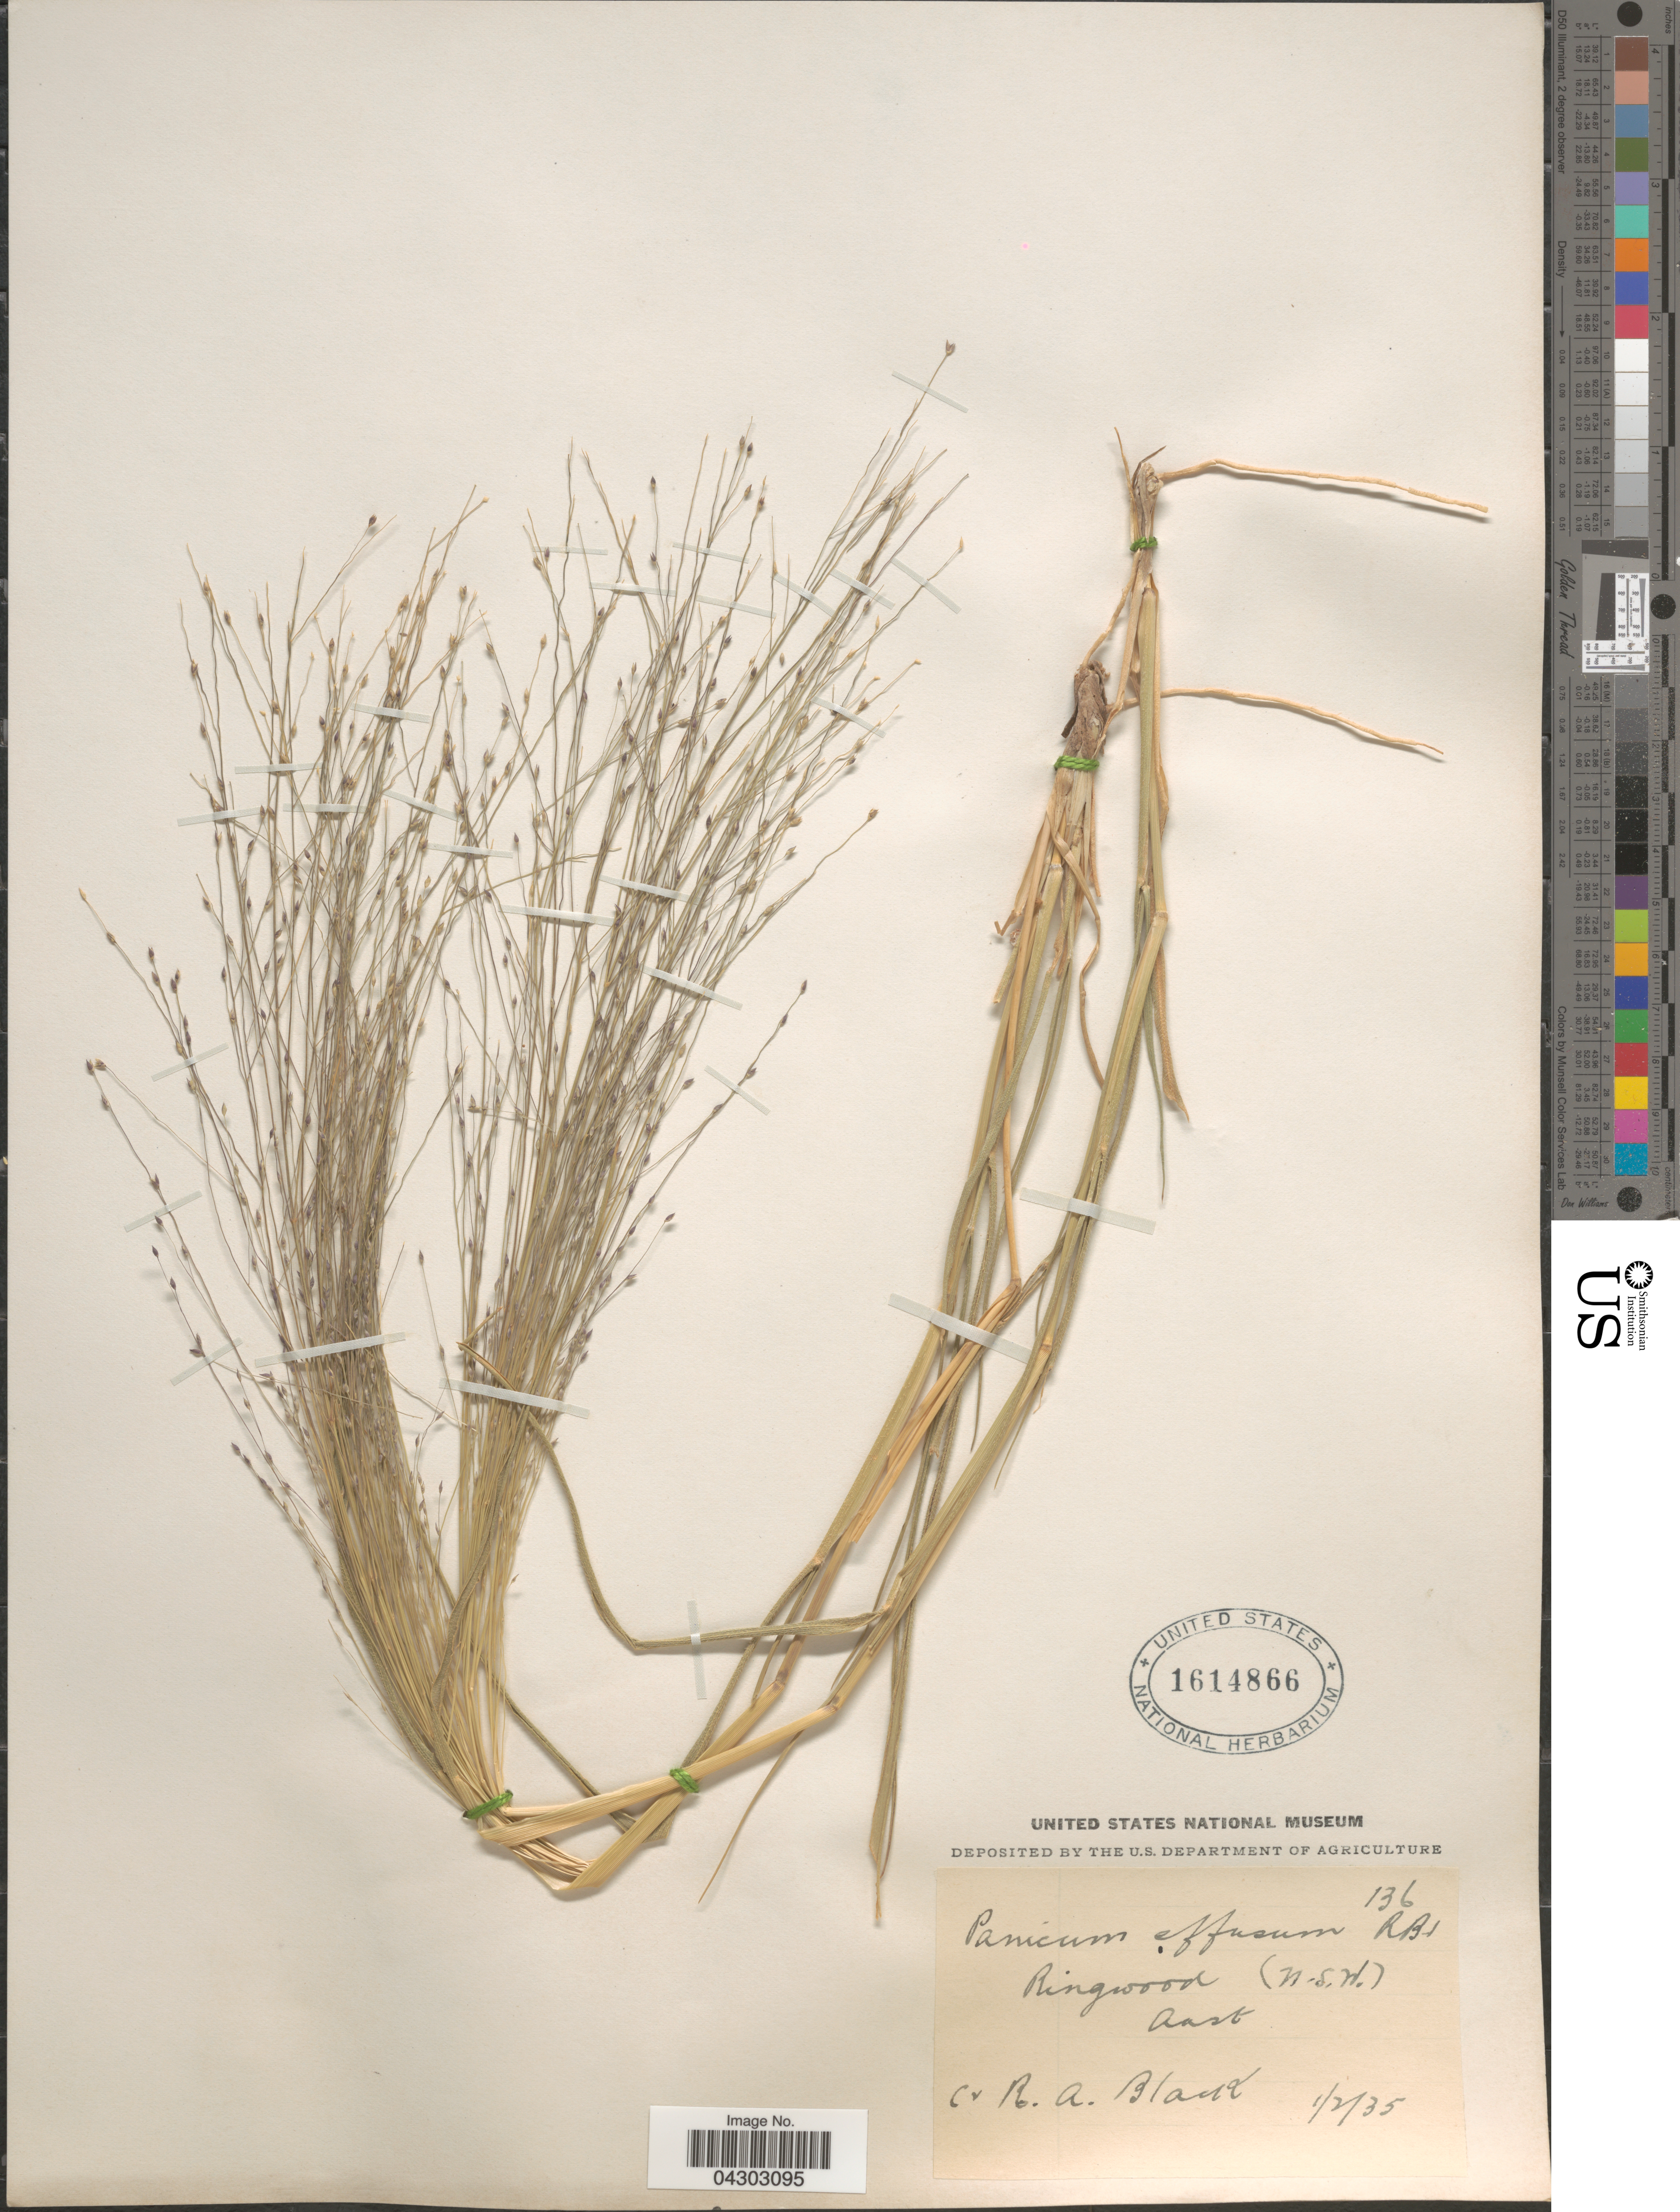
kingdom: Plantae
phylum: Tracheophyta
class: Liliopsida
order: Poales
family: Poaceae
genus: Panicum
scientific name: Panicum effusum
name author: R. Br.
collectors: R. A. Black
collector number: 136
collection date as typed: Transcribed d/m/y: 1/2/35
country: Australia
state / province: New South Wales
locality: Ringwood.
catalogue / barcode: US 1614866